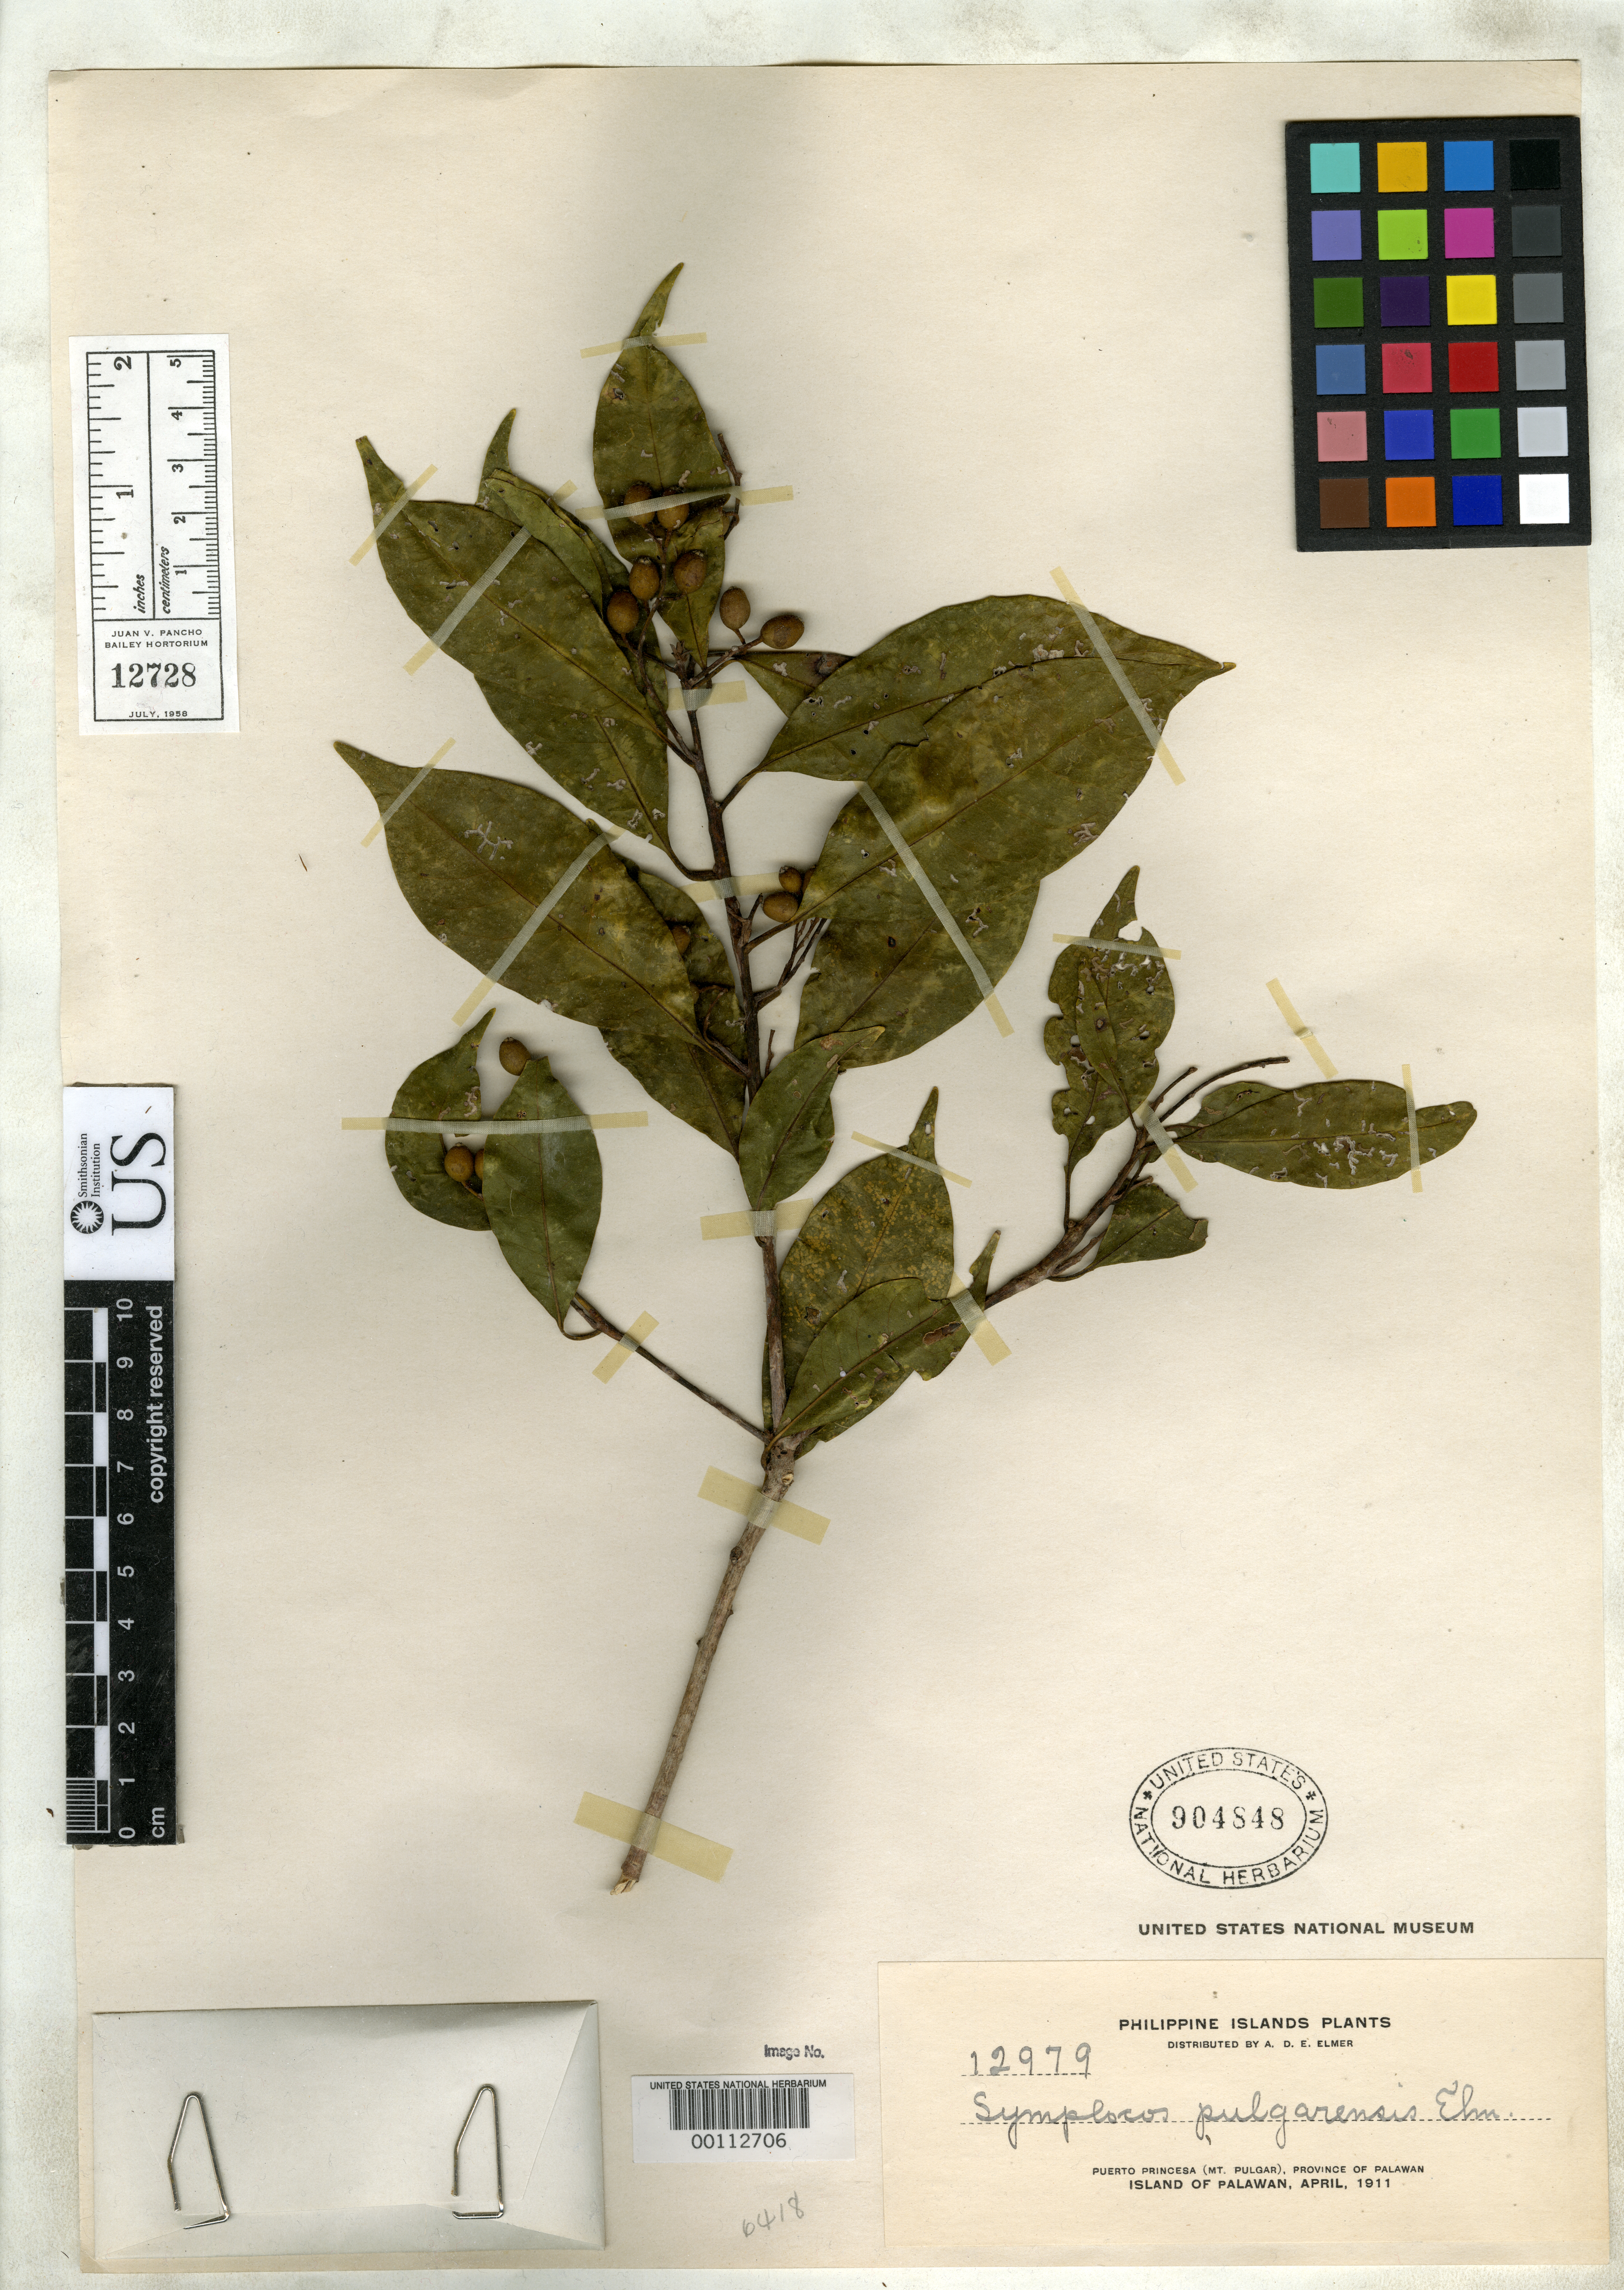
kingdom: Plantae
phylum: Tracheophyta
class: Magnoliopsida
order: Ericales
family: Symplocaceae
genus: Symplocos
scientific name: Symplocos pulgarensis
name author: Elmer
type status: Isotype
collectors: A. D. E. Elmer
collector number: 12979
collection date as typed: Apr 1911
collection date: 1911-04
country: Philippines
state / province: Mimaropa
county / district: Palawan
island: Palawan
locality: Puerto Princesa.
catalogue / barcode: US 904848